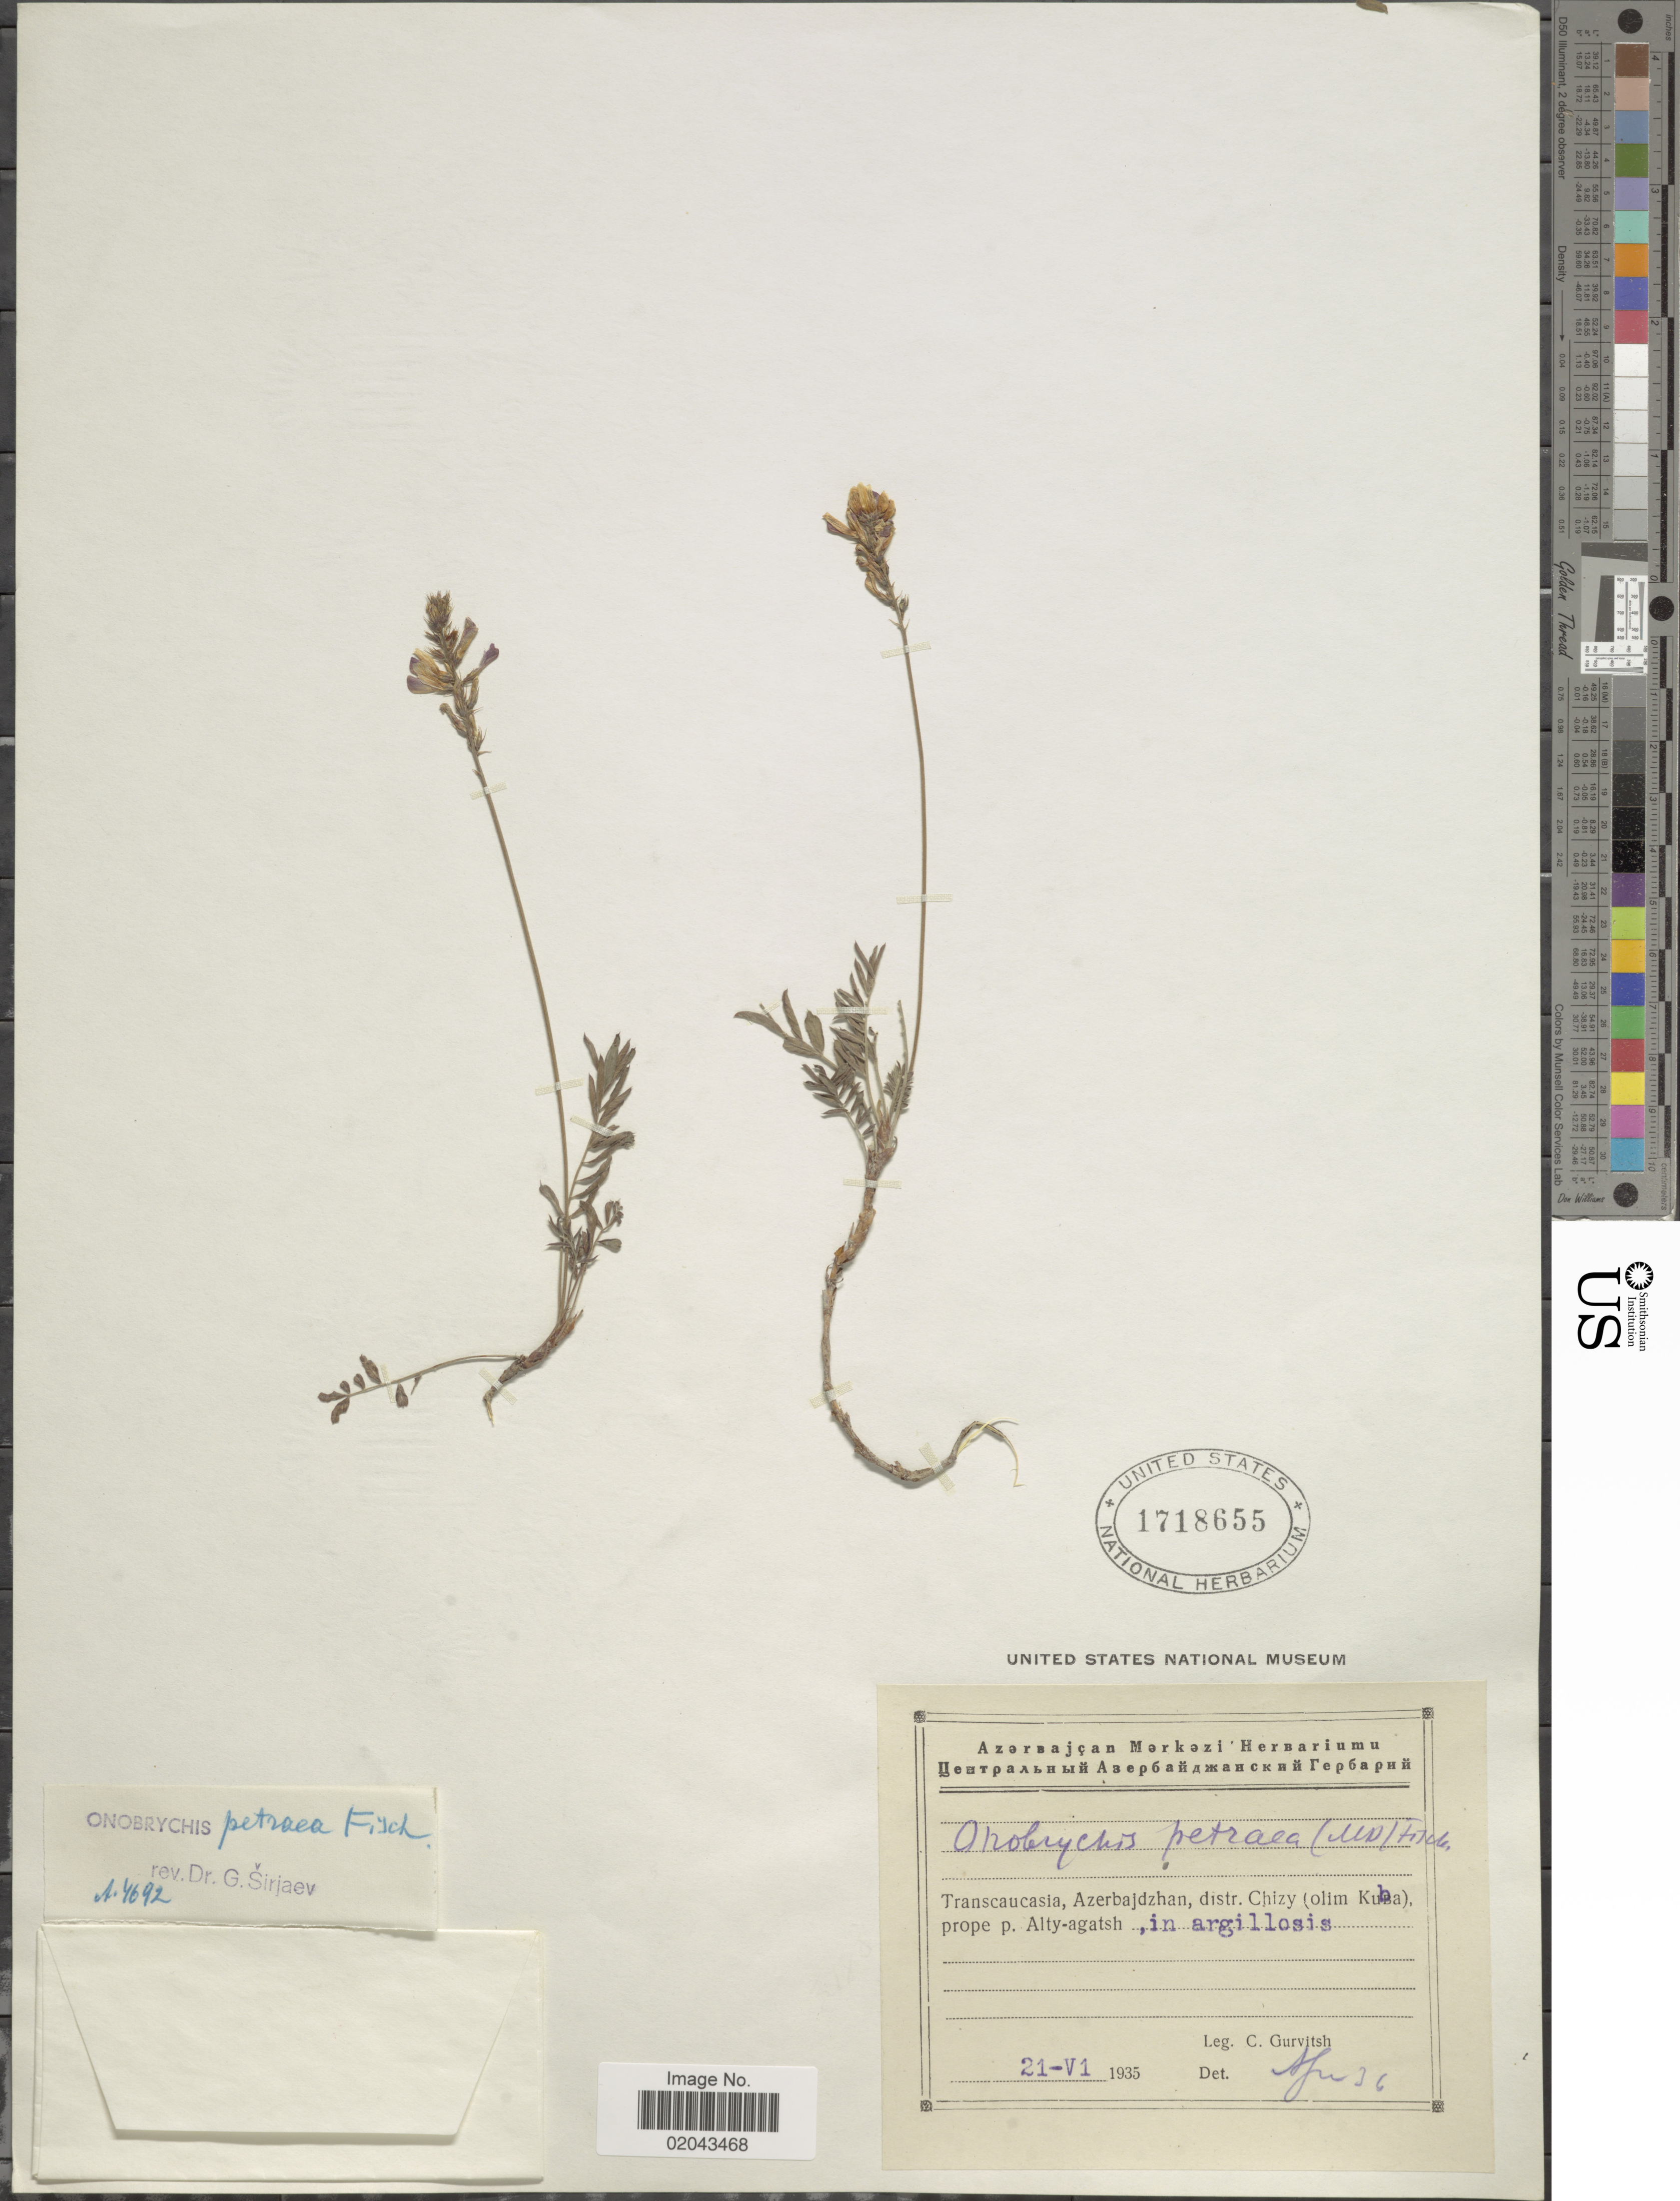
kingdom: Plantae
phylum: Tracheophyta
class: Magnoliopsida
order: Fabales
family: Fabaceae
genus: Onobrychis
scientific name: Onobrychis petraea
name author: (Willd.) Fisch.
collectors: C. Gurvitsh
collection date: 1935-06-21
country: Azerbaijan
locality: Transcaucasia, Azerbajdzhan, distr. Chizy (olim Kuba) prope p. Alty-agatsh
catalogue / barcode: US 1718655